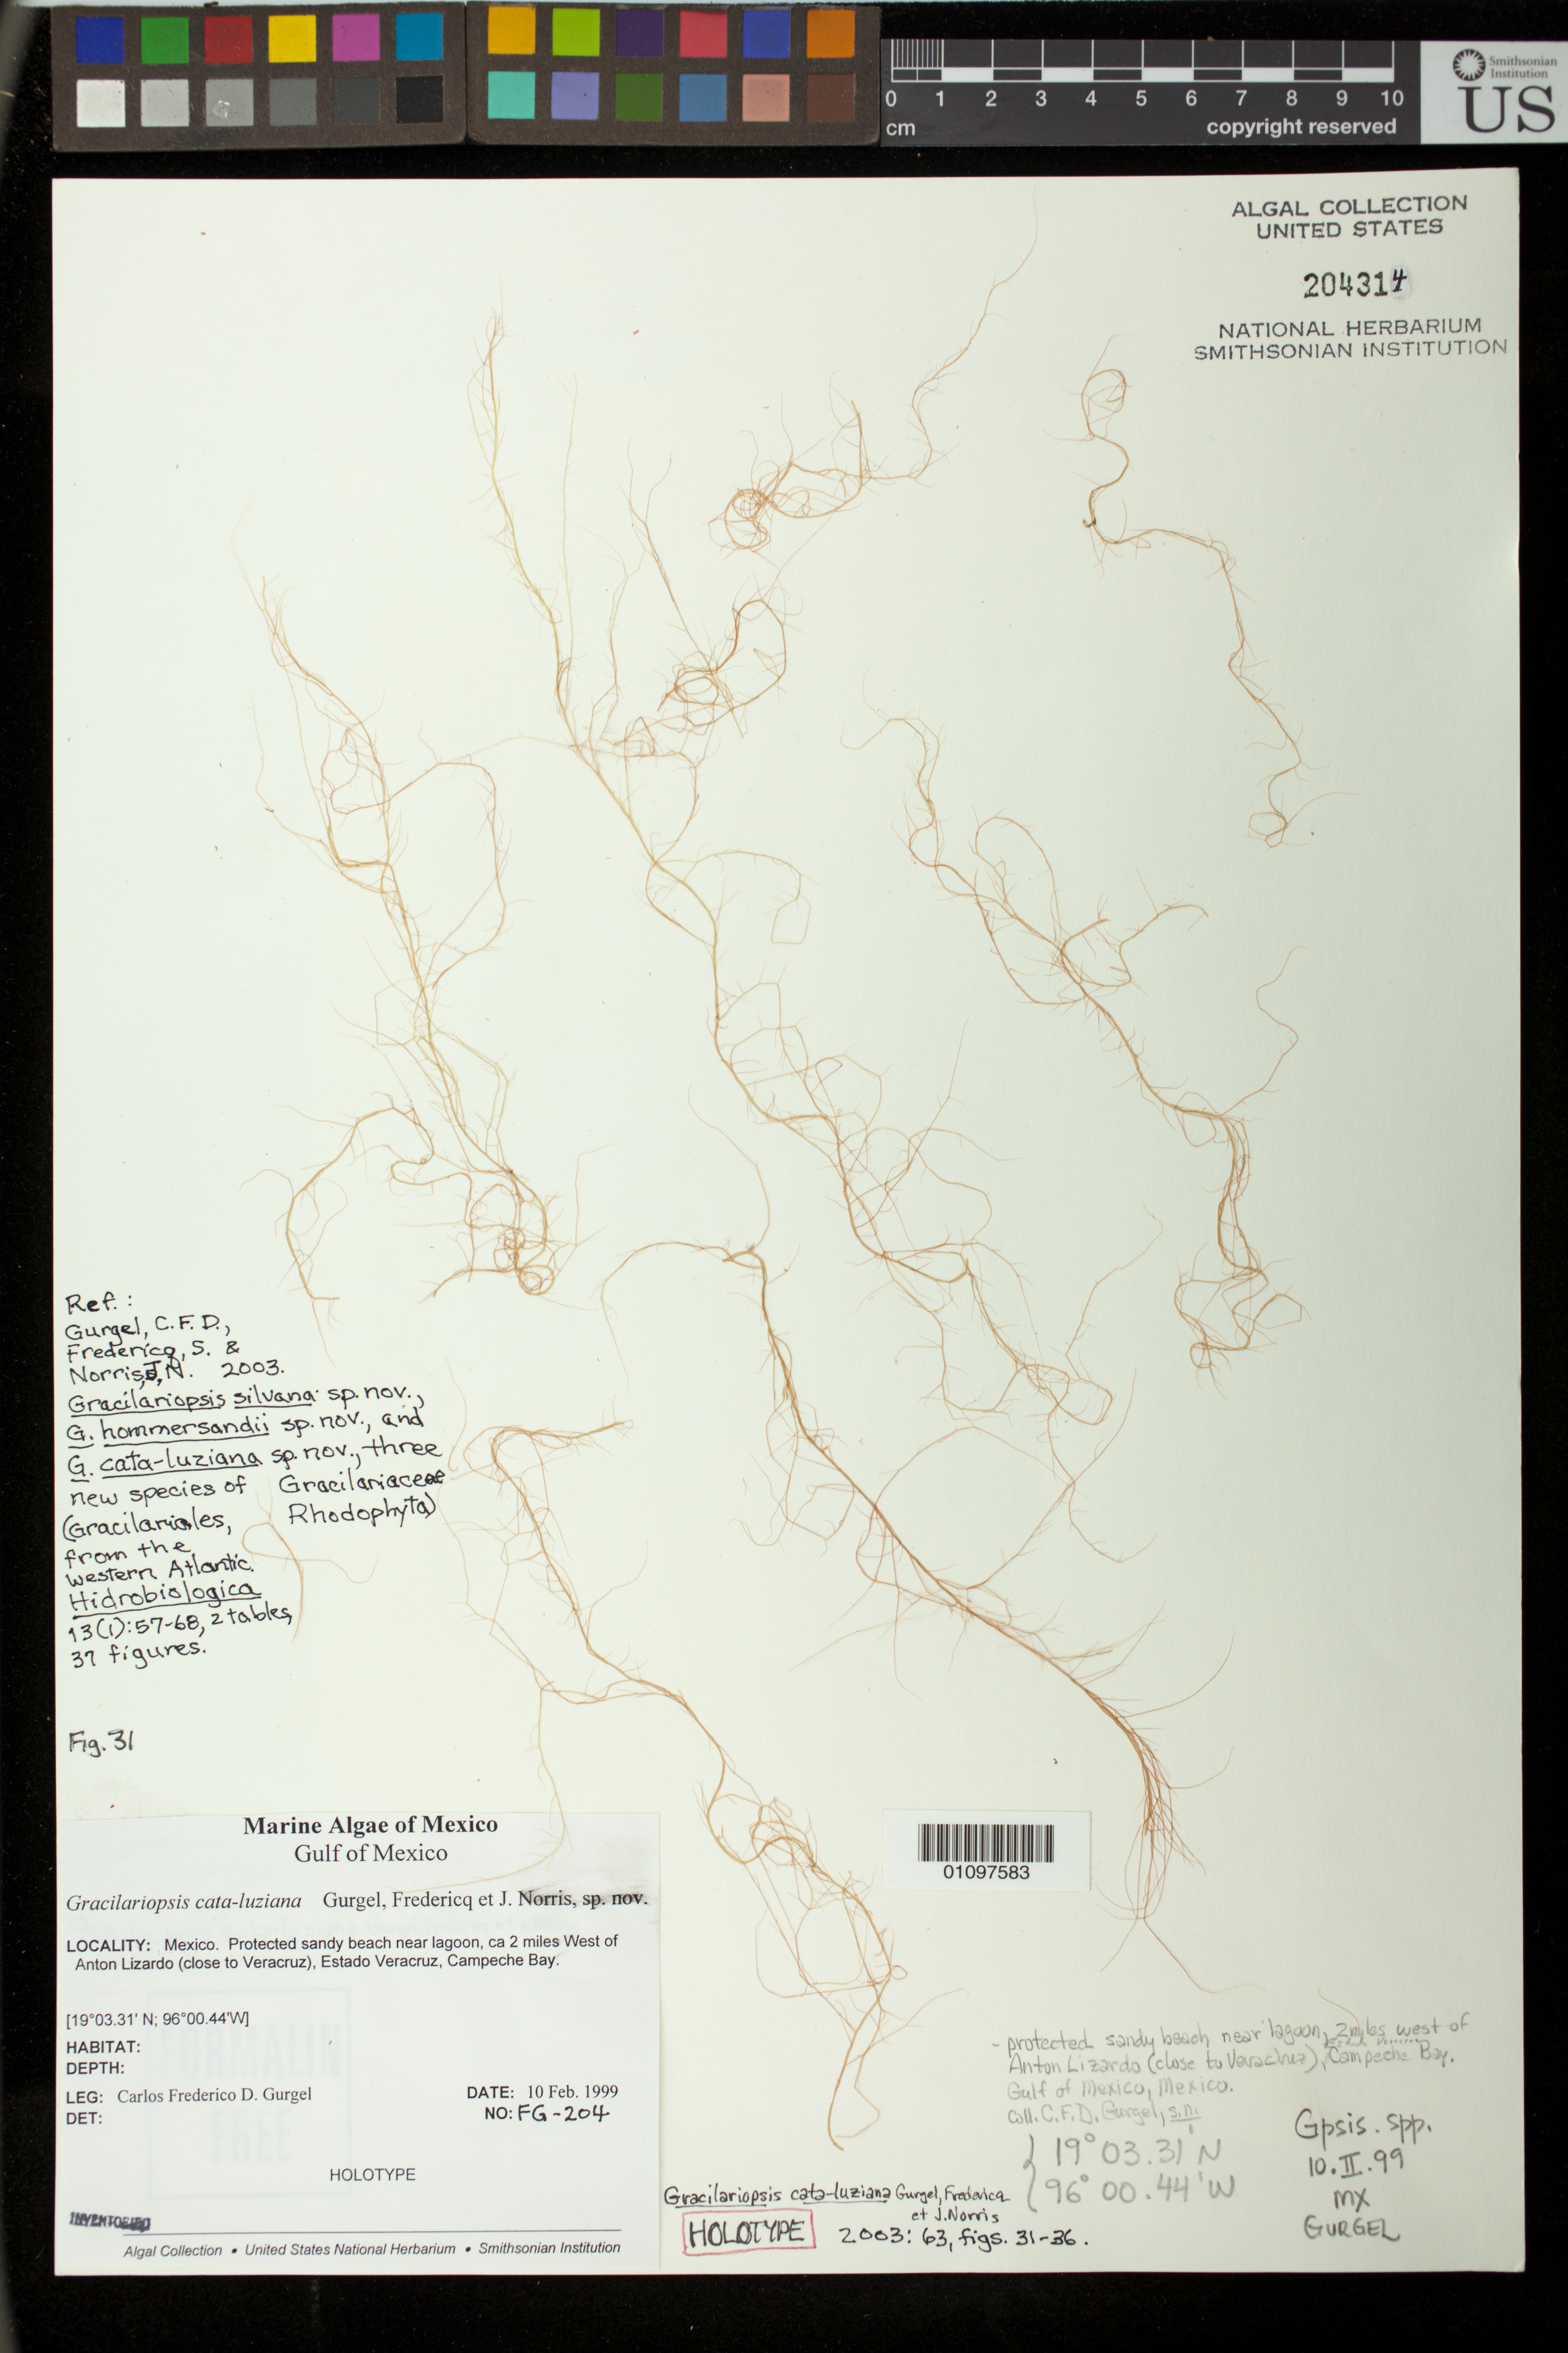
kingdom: Plantae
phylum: Rhodophyta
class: Florideophyceae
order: Gracilariales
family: Gracilariaceae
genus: Gracilariopsis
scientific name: Gracilariopsis cata-luziana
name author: Gurgel et al.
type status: Holotype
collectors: C. Gurgel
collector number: FG-204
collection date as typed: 10 Feb 1999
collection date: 1999-02-10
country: Mexico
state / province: Veracruz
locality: Campeche Bay, protected sandy beach near lagoon, ca. 2 miles west of Anton Lizardo (close to Veracruz), Gulf of Mexico.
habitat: Protected sandy beach near lagoon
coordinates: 19 03.31'N, 96 00.44'W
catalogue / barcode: US 204314